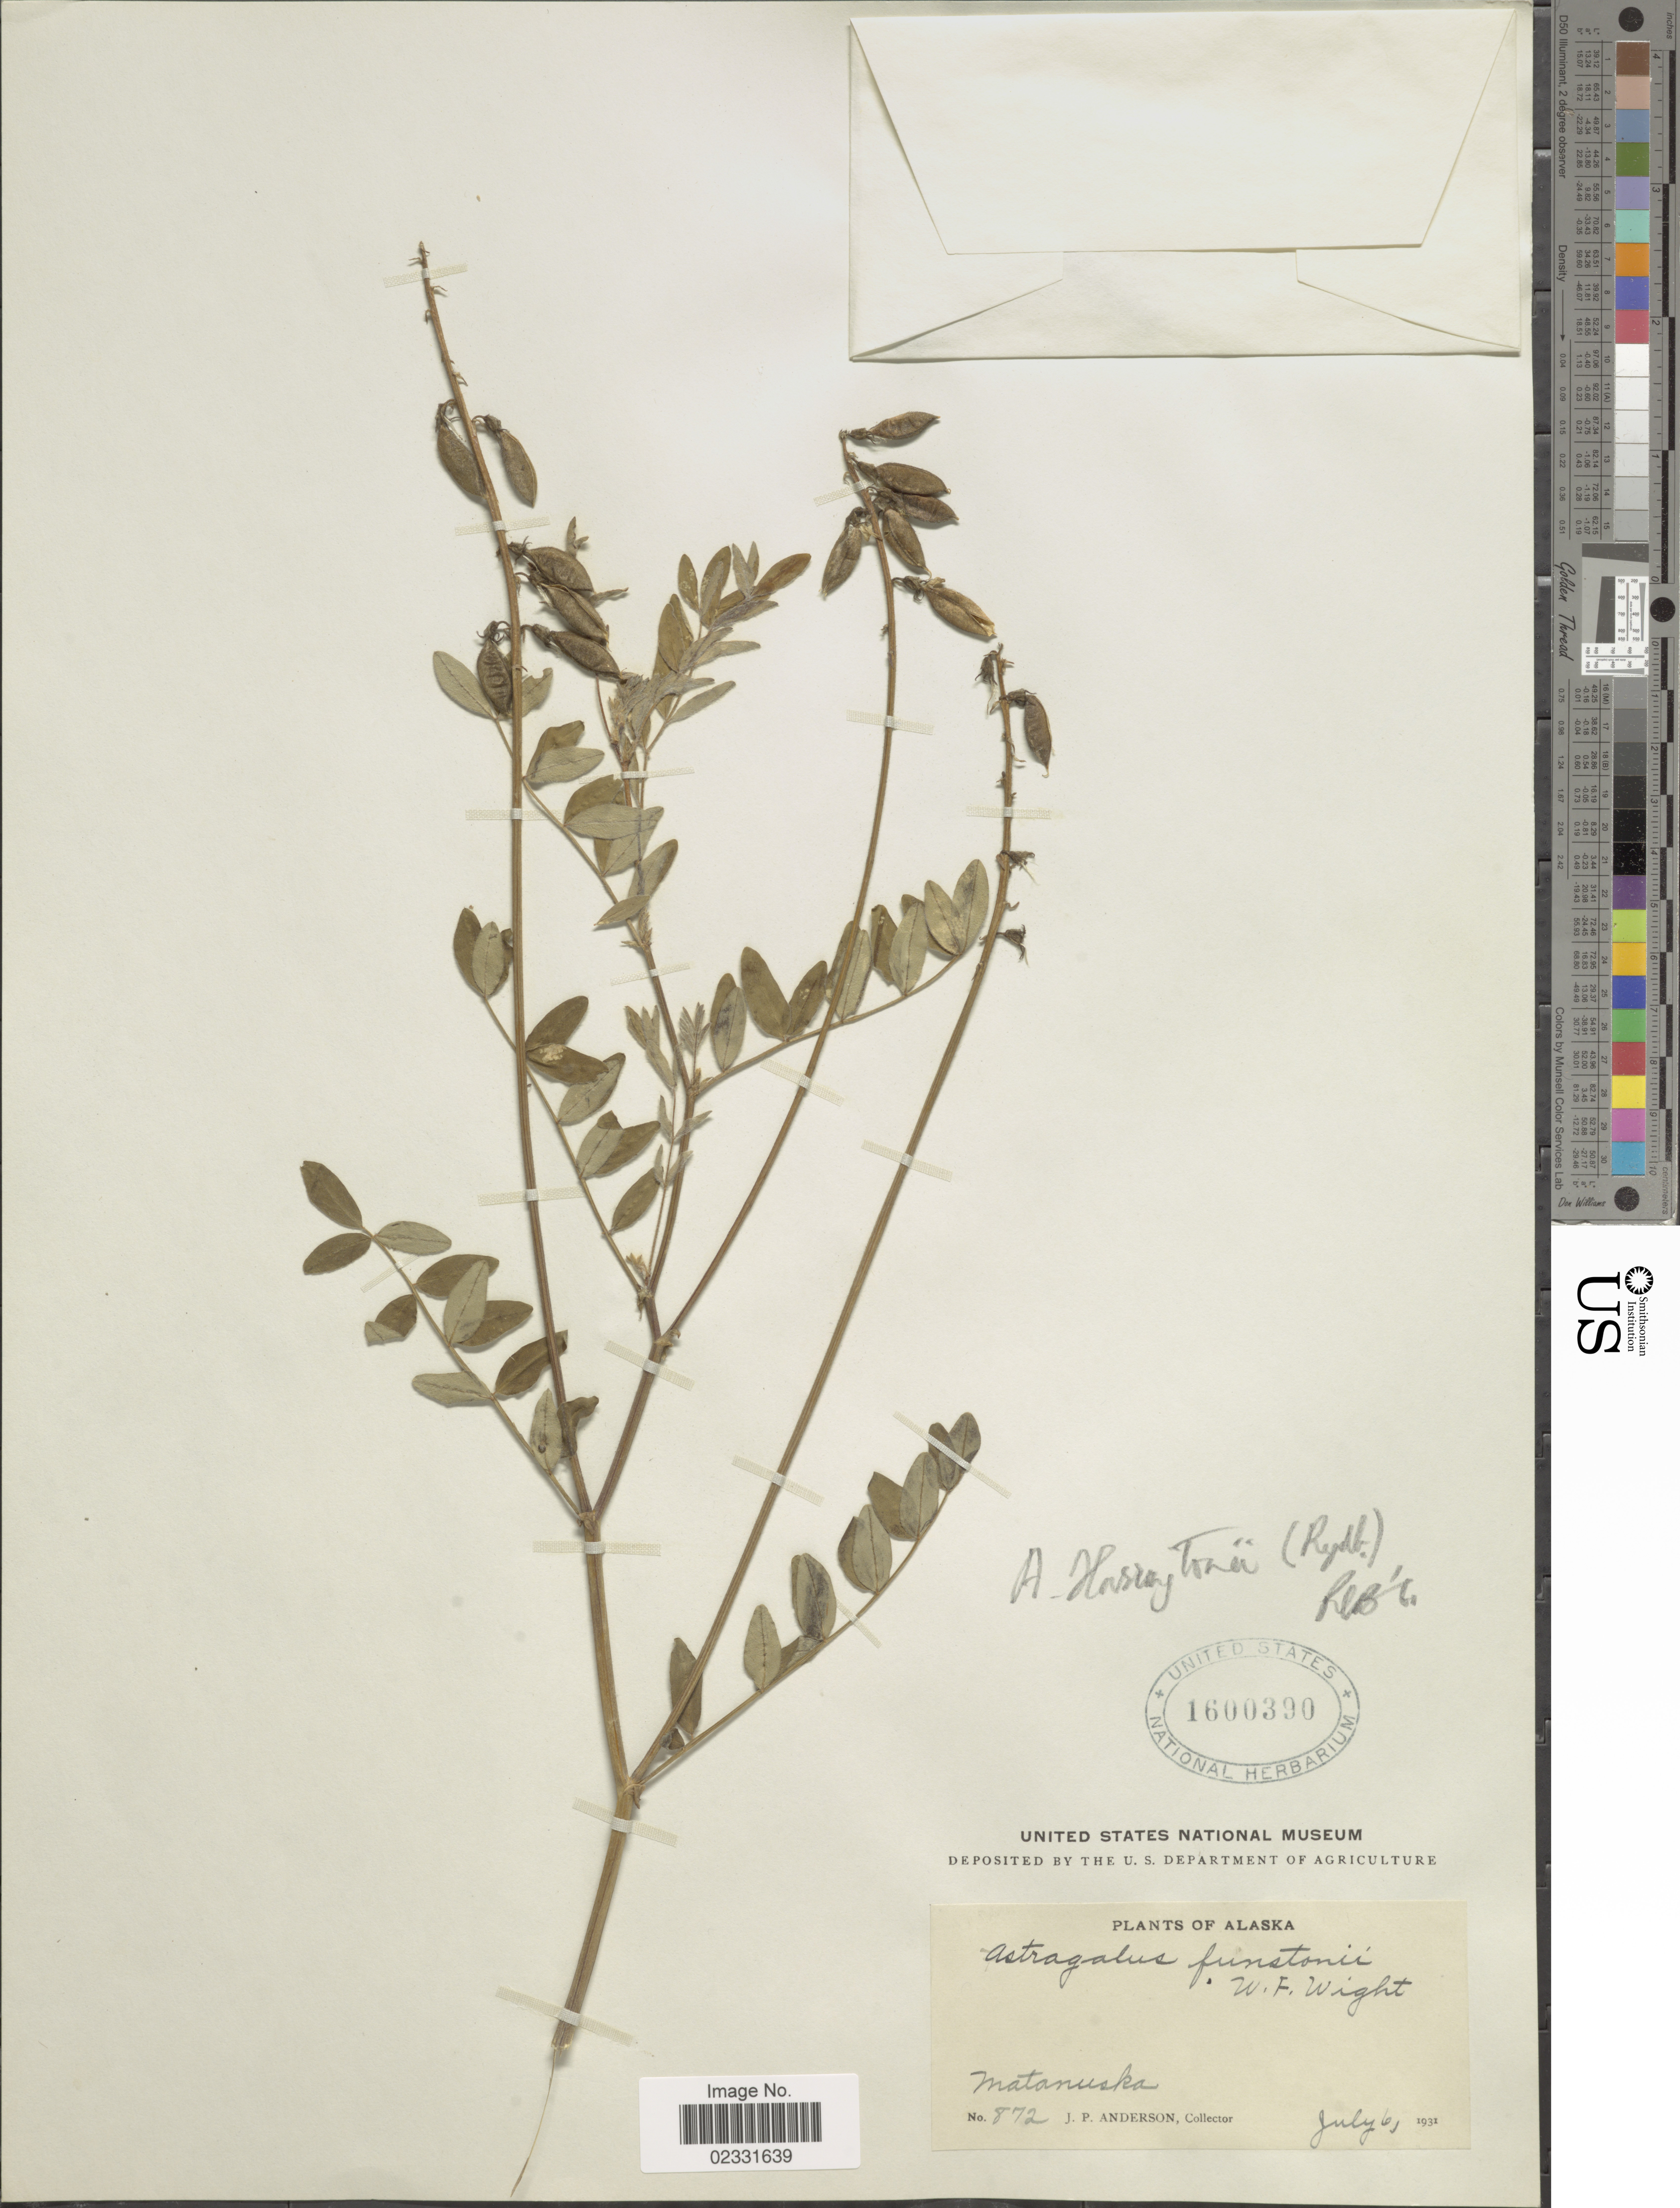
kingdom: Plantae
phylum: Tracheophyta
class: Magnoliopsida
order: Fabales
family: Fabaceae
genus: Astragalus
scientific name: Astragalus harringtonii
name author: Coville & Standl. ex Rydb.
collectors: J. P. Anderson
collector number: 872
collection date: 1931-07-06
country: United States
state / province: Alaska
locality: Matanuska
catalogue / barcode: US 1600390